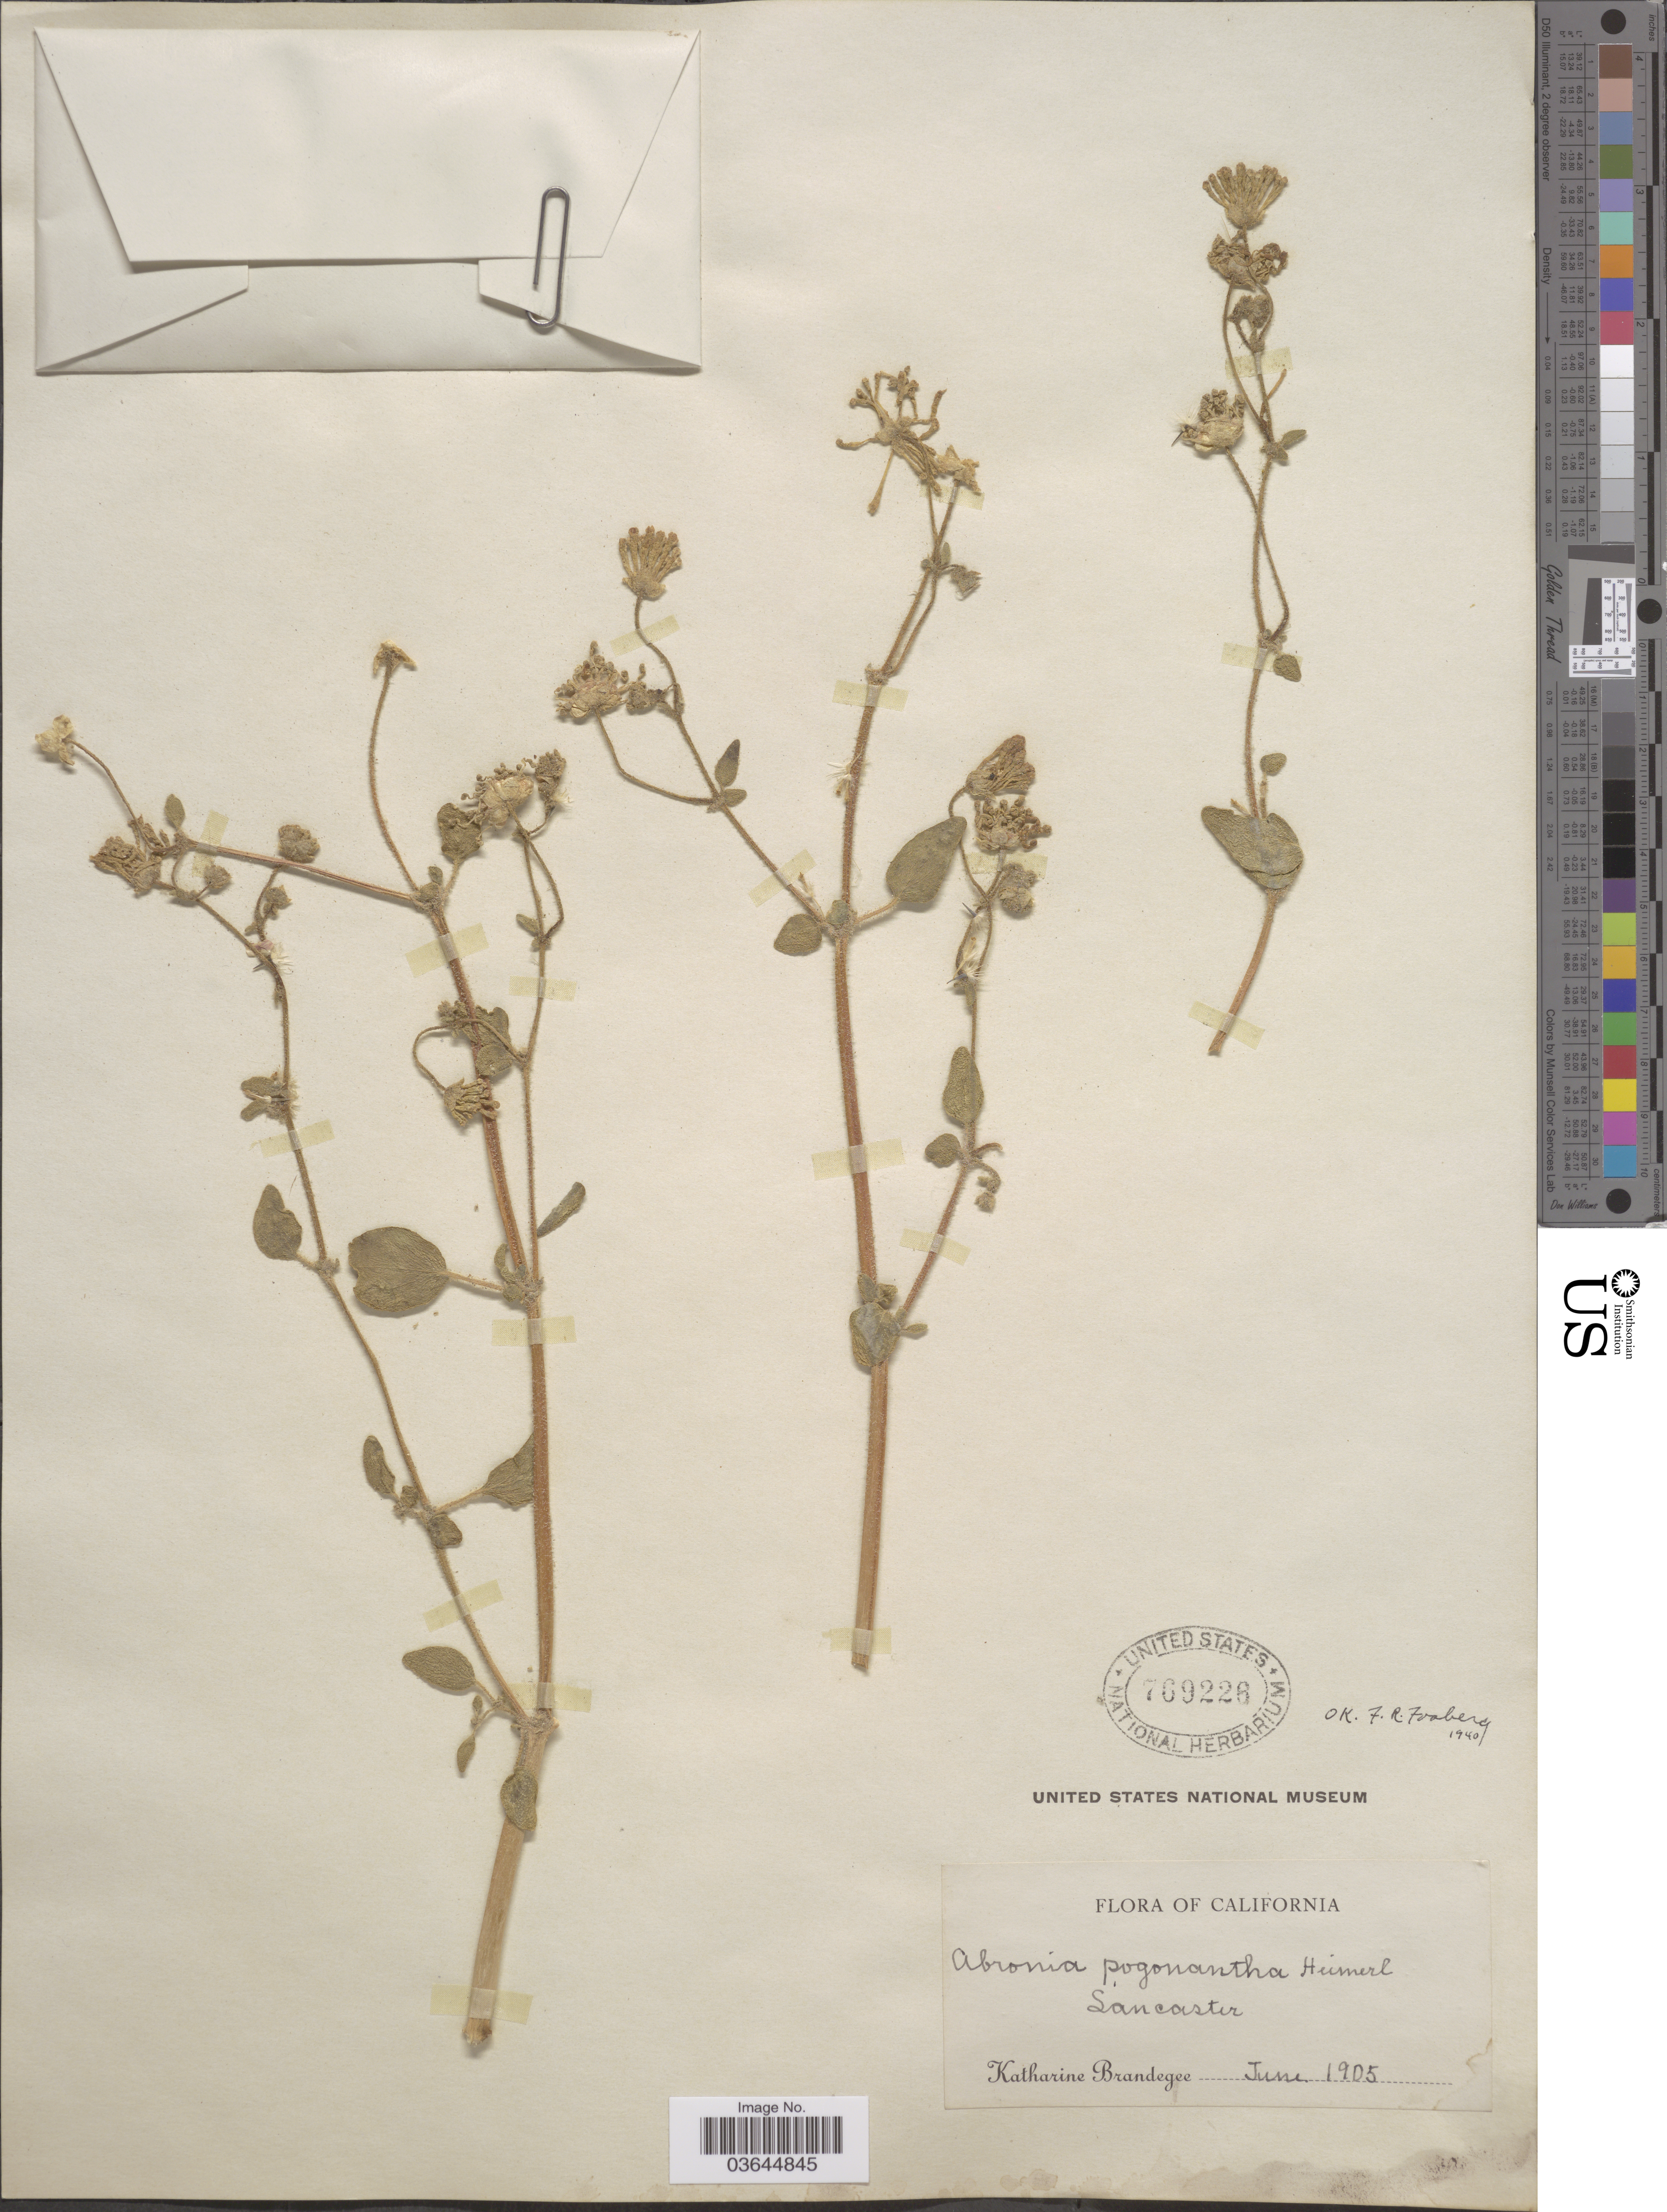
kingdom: Plantae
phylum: Tracheophyta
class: Magnoliopsida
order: Caryophyllales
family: Nyctaginaceae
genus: Abronia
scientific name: Abronia pogonantha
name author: Heimerl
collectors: M. K. Brandegee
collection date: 1905-06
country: United States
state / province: California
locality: Lancaster.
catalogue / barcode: US 769226